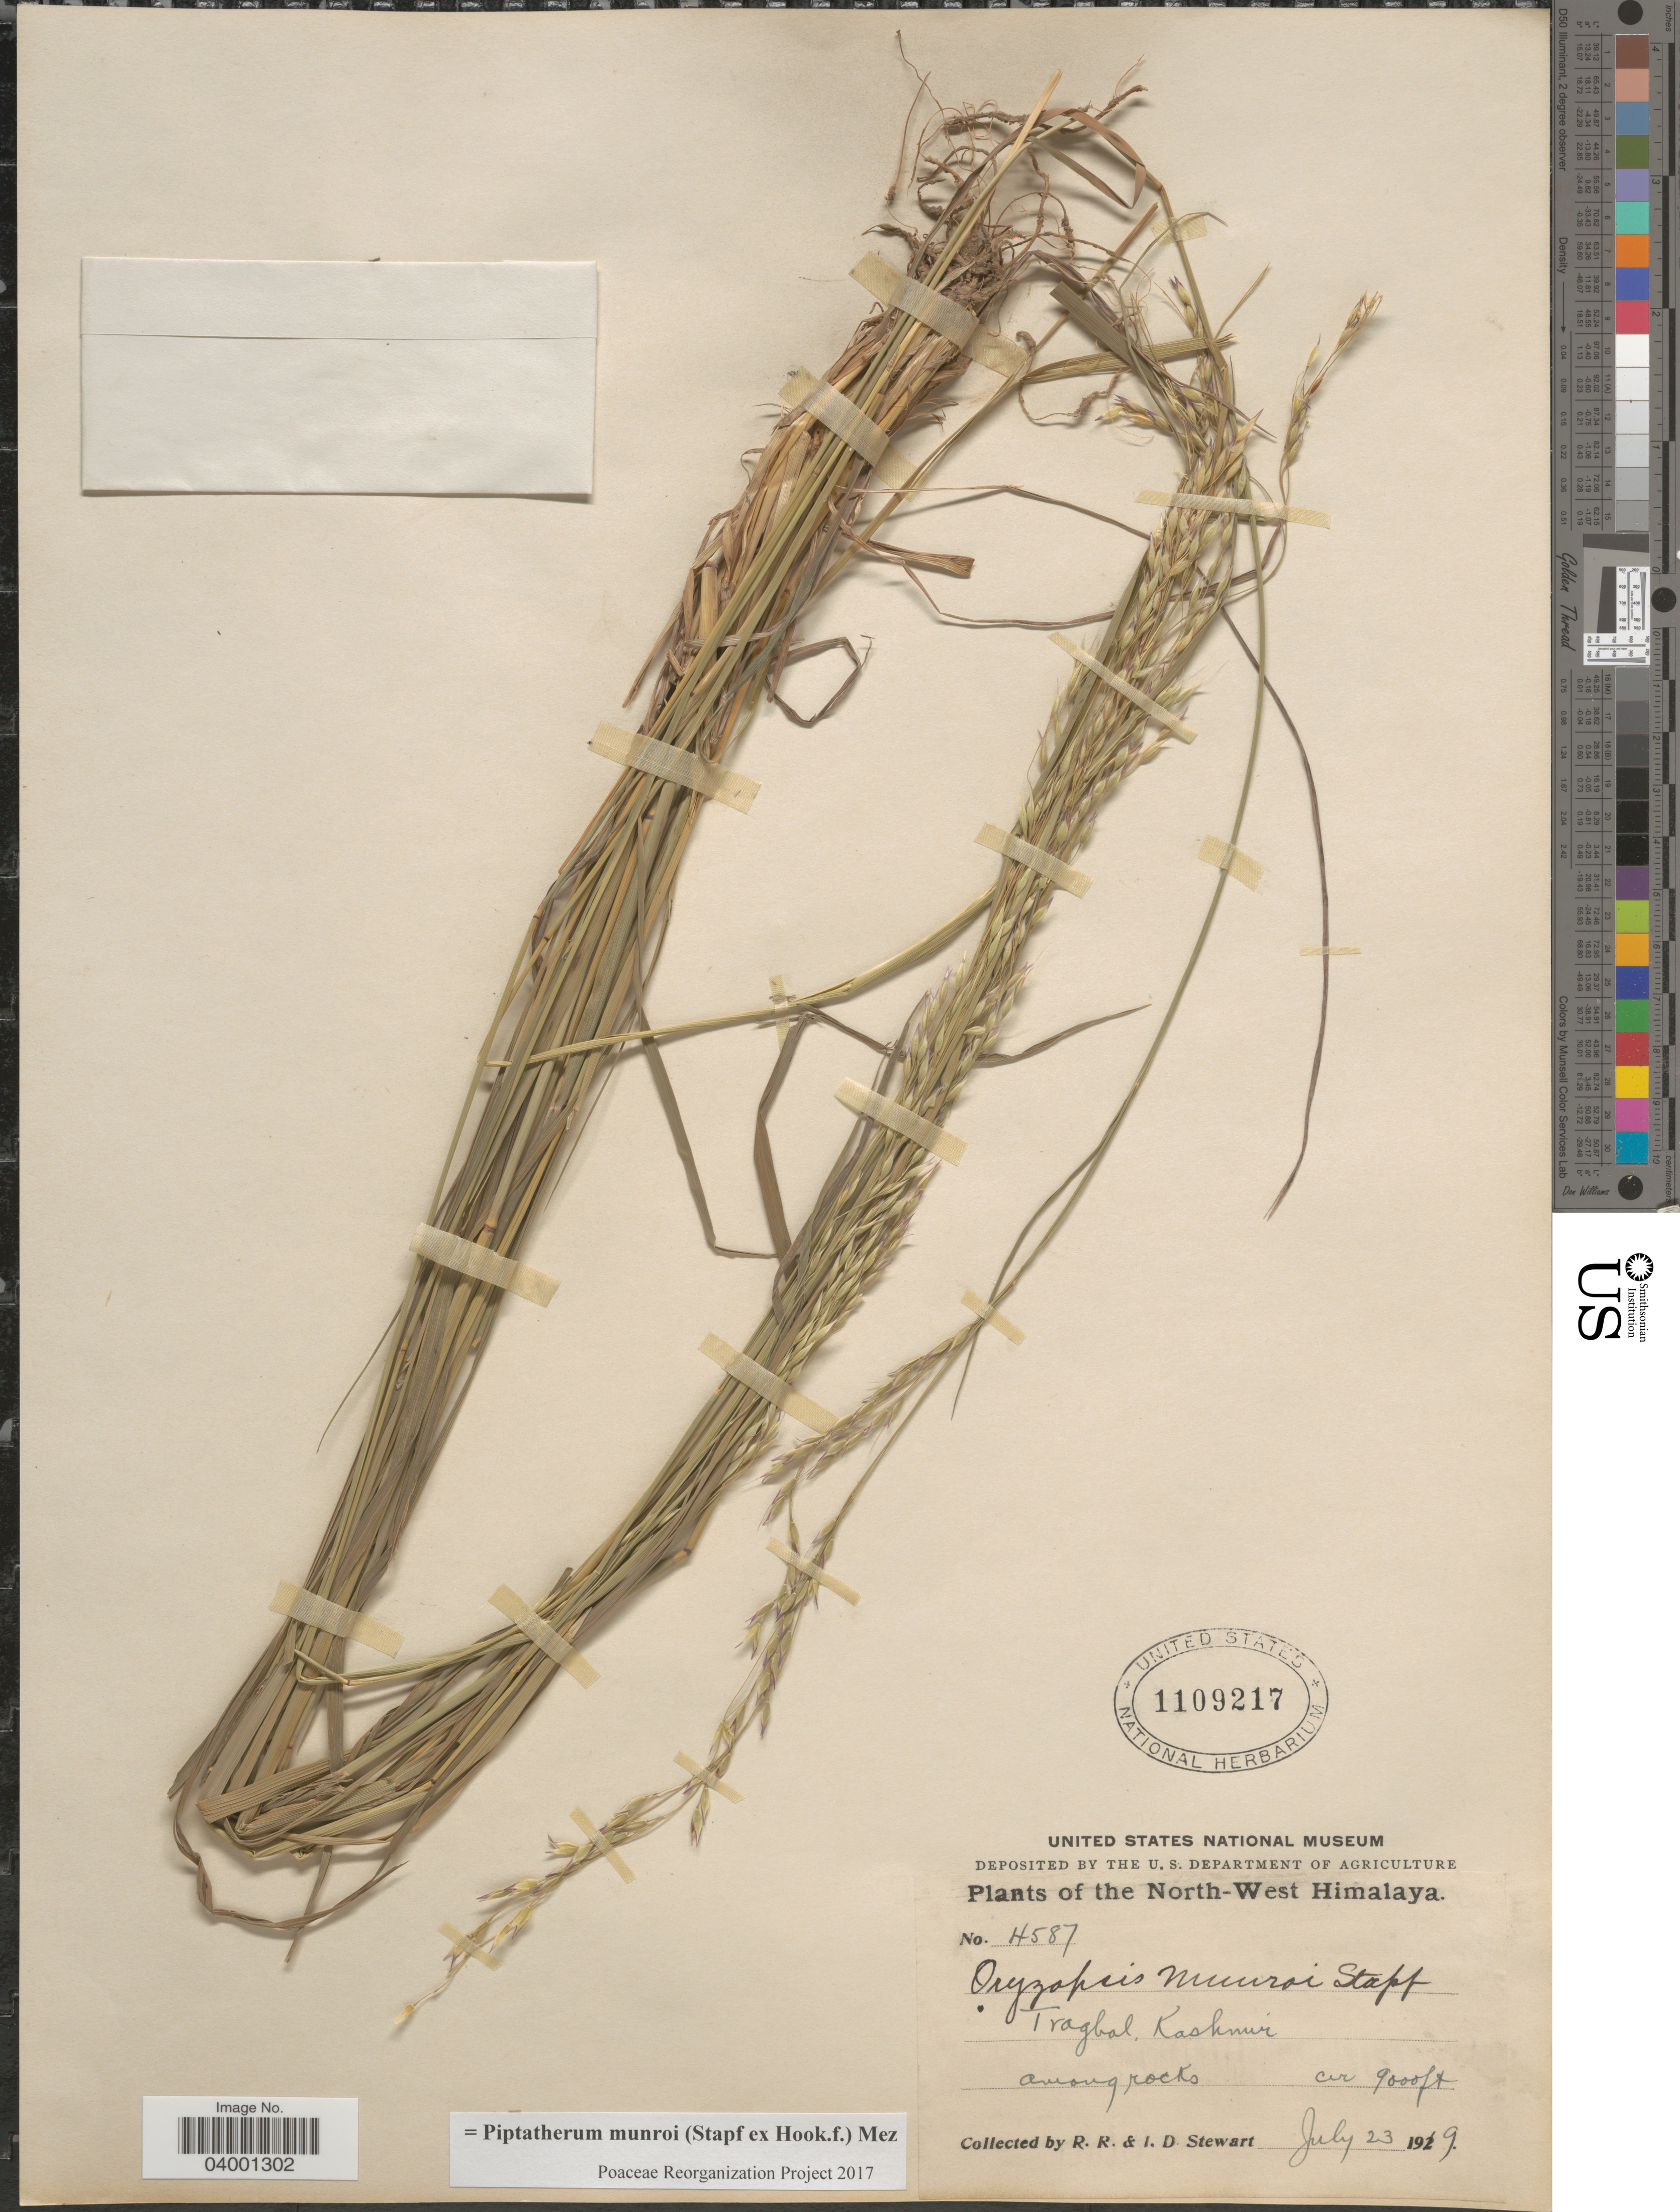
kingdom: Plantae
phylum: Tracheophyta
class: Liliopsida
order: Poales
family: Poaceae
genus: Piptatherum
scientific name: Piptatherum munroi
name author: (Stapf) Mez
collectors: R. Stewart & I. Stewart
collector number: H587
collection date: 1919-07-23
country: India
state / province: Jammu and Kashmir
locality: The North-West Himalaya. Tragbal, Kashmir.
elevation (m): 2743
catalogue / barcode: US 1109217